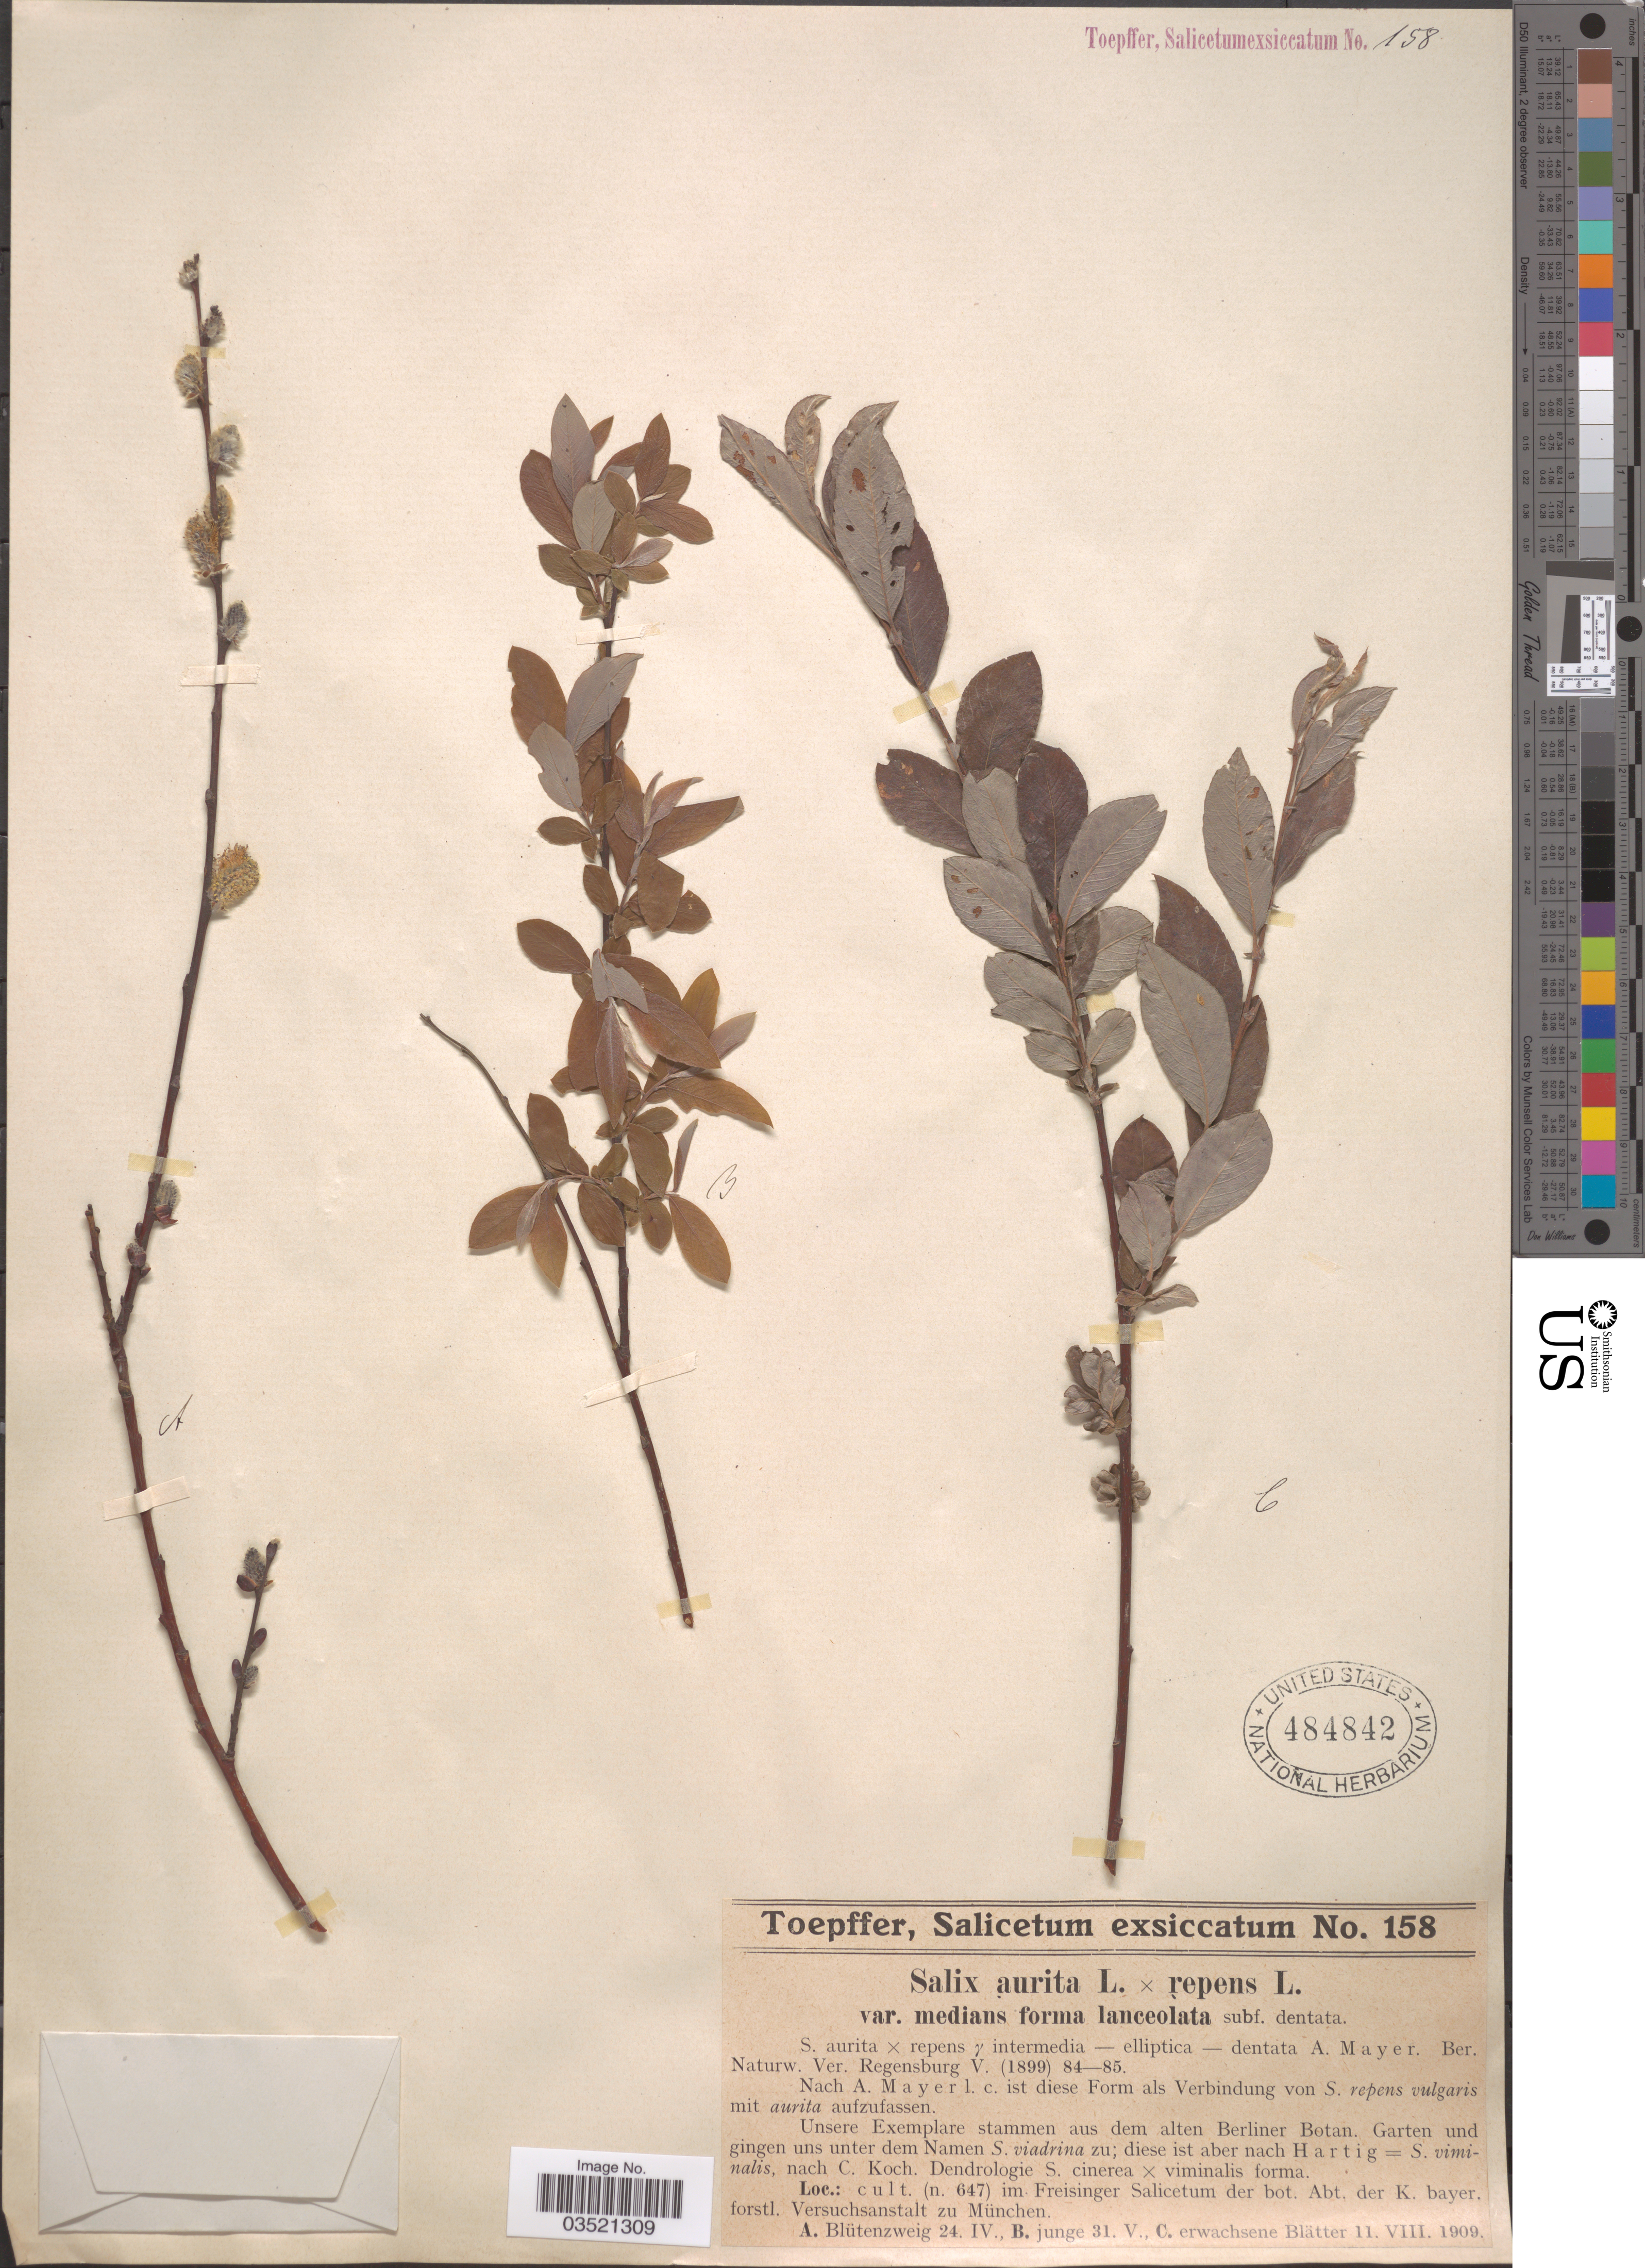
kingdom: Plantae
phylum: Tracheophyta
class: Magnoliopsida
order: Malpighiales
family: Salicaceae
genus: Salix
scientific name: Salix aurita L. x Salix repens var. medians f. lanceolata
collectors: A. Toepffer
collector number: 158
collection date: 1909-04-24/1909-08-11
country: Germany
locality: Cult. (n. 647) im. Freisinger Salicetum der bot. Abt. der K. bayer. forstl. Versuchsanstalt zu München.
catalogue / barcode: US 484842